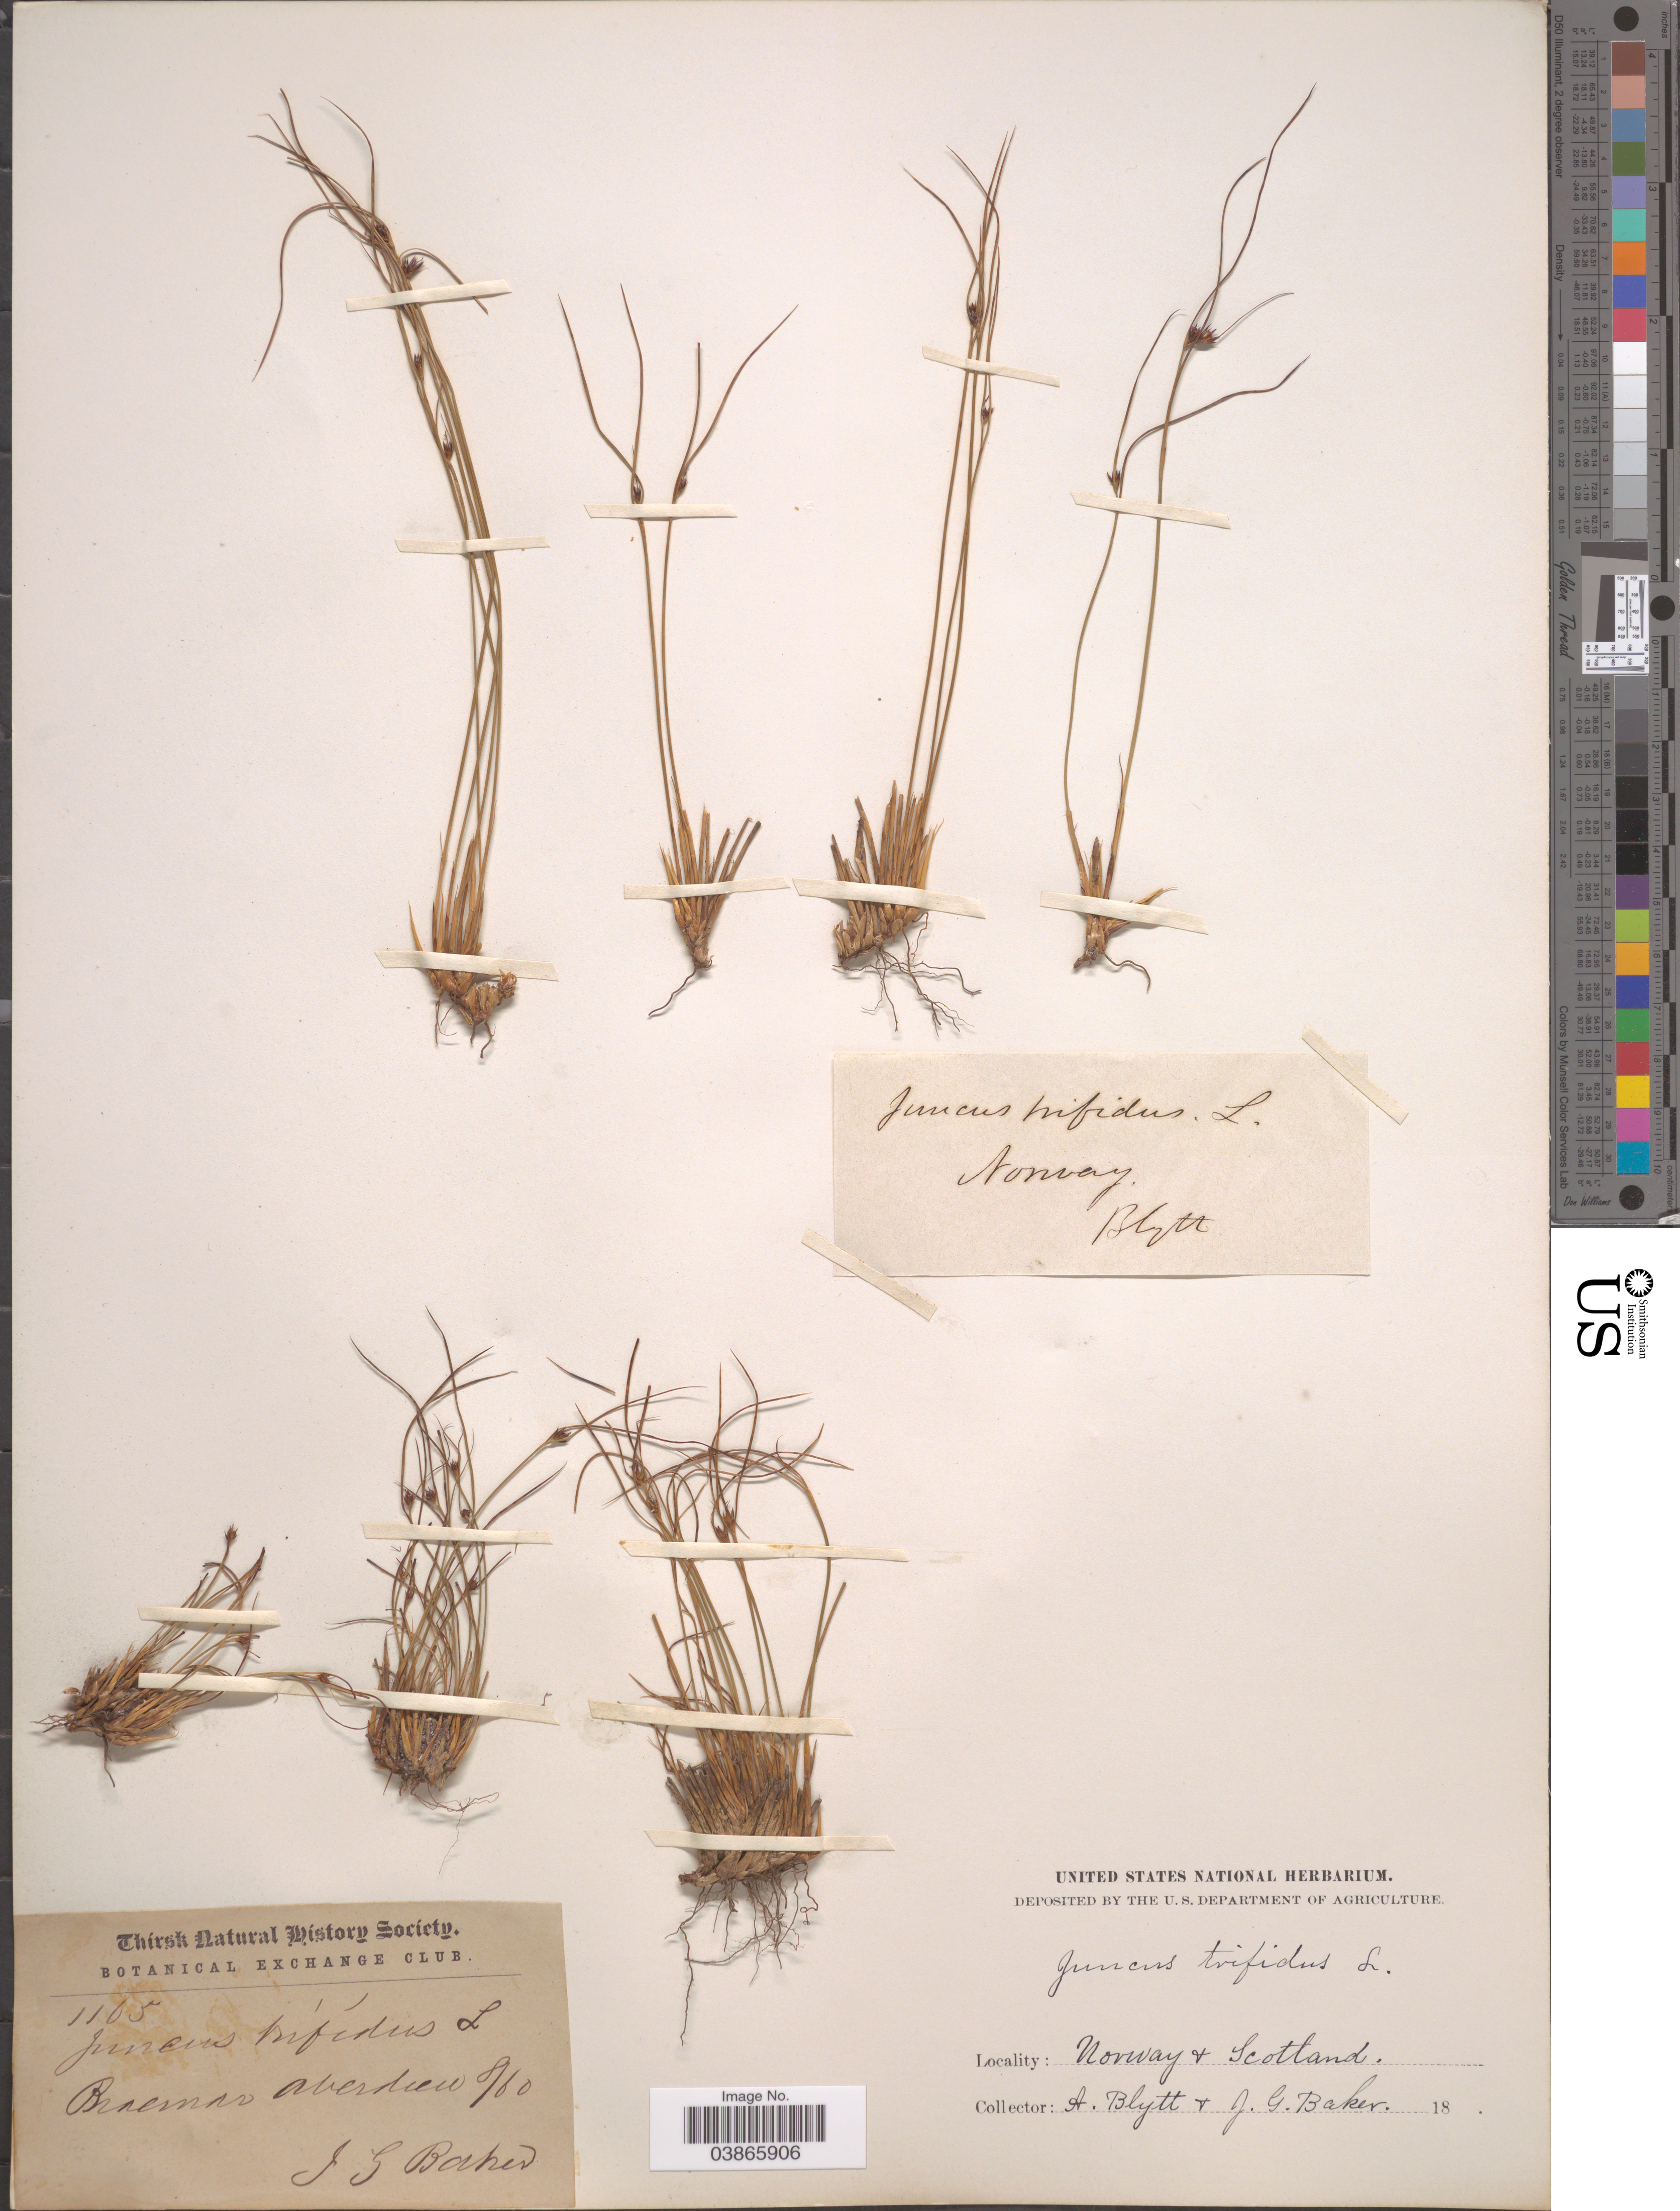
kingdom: Plantae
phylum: Tracheophyta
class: Liliopsida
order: Poales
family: Juncaceae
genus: Juncus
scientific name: Juncus trifidus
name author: L.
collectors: J. G. Baker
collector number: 1165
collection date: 1860-08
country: United Kingdom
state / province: Scotland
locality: Braemar Aberdeen.